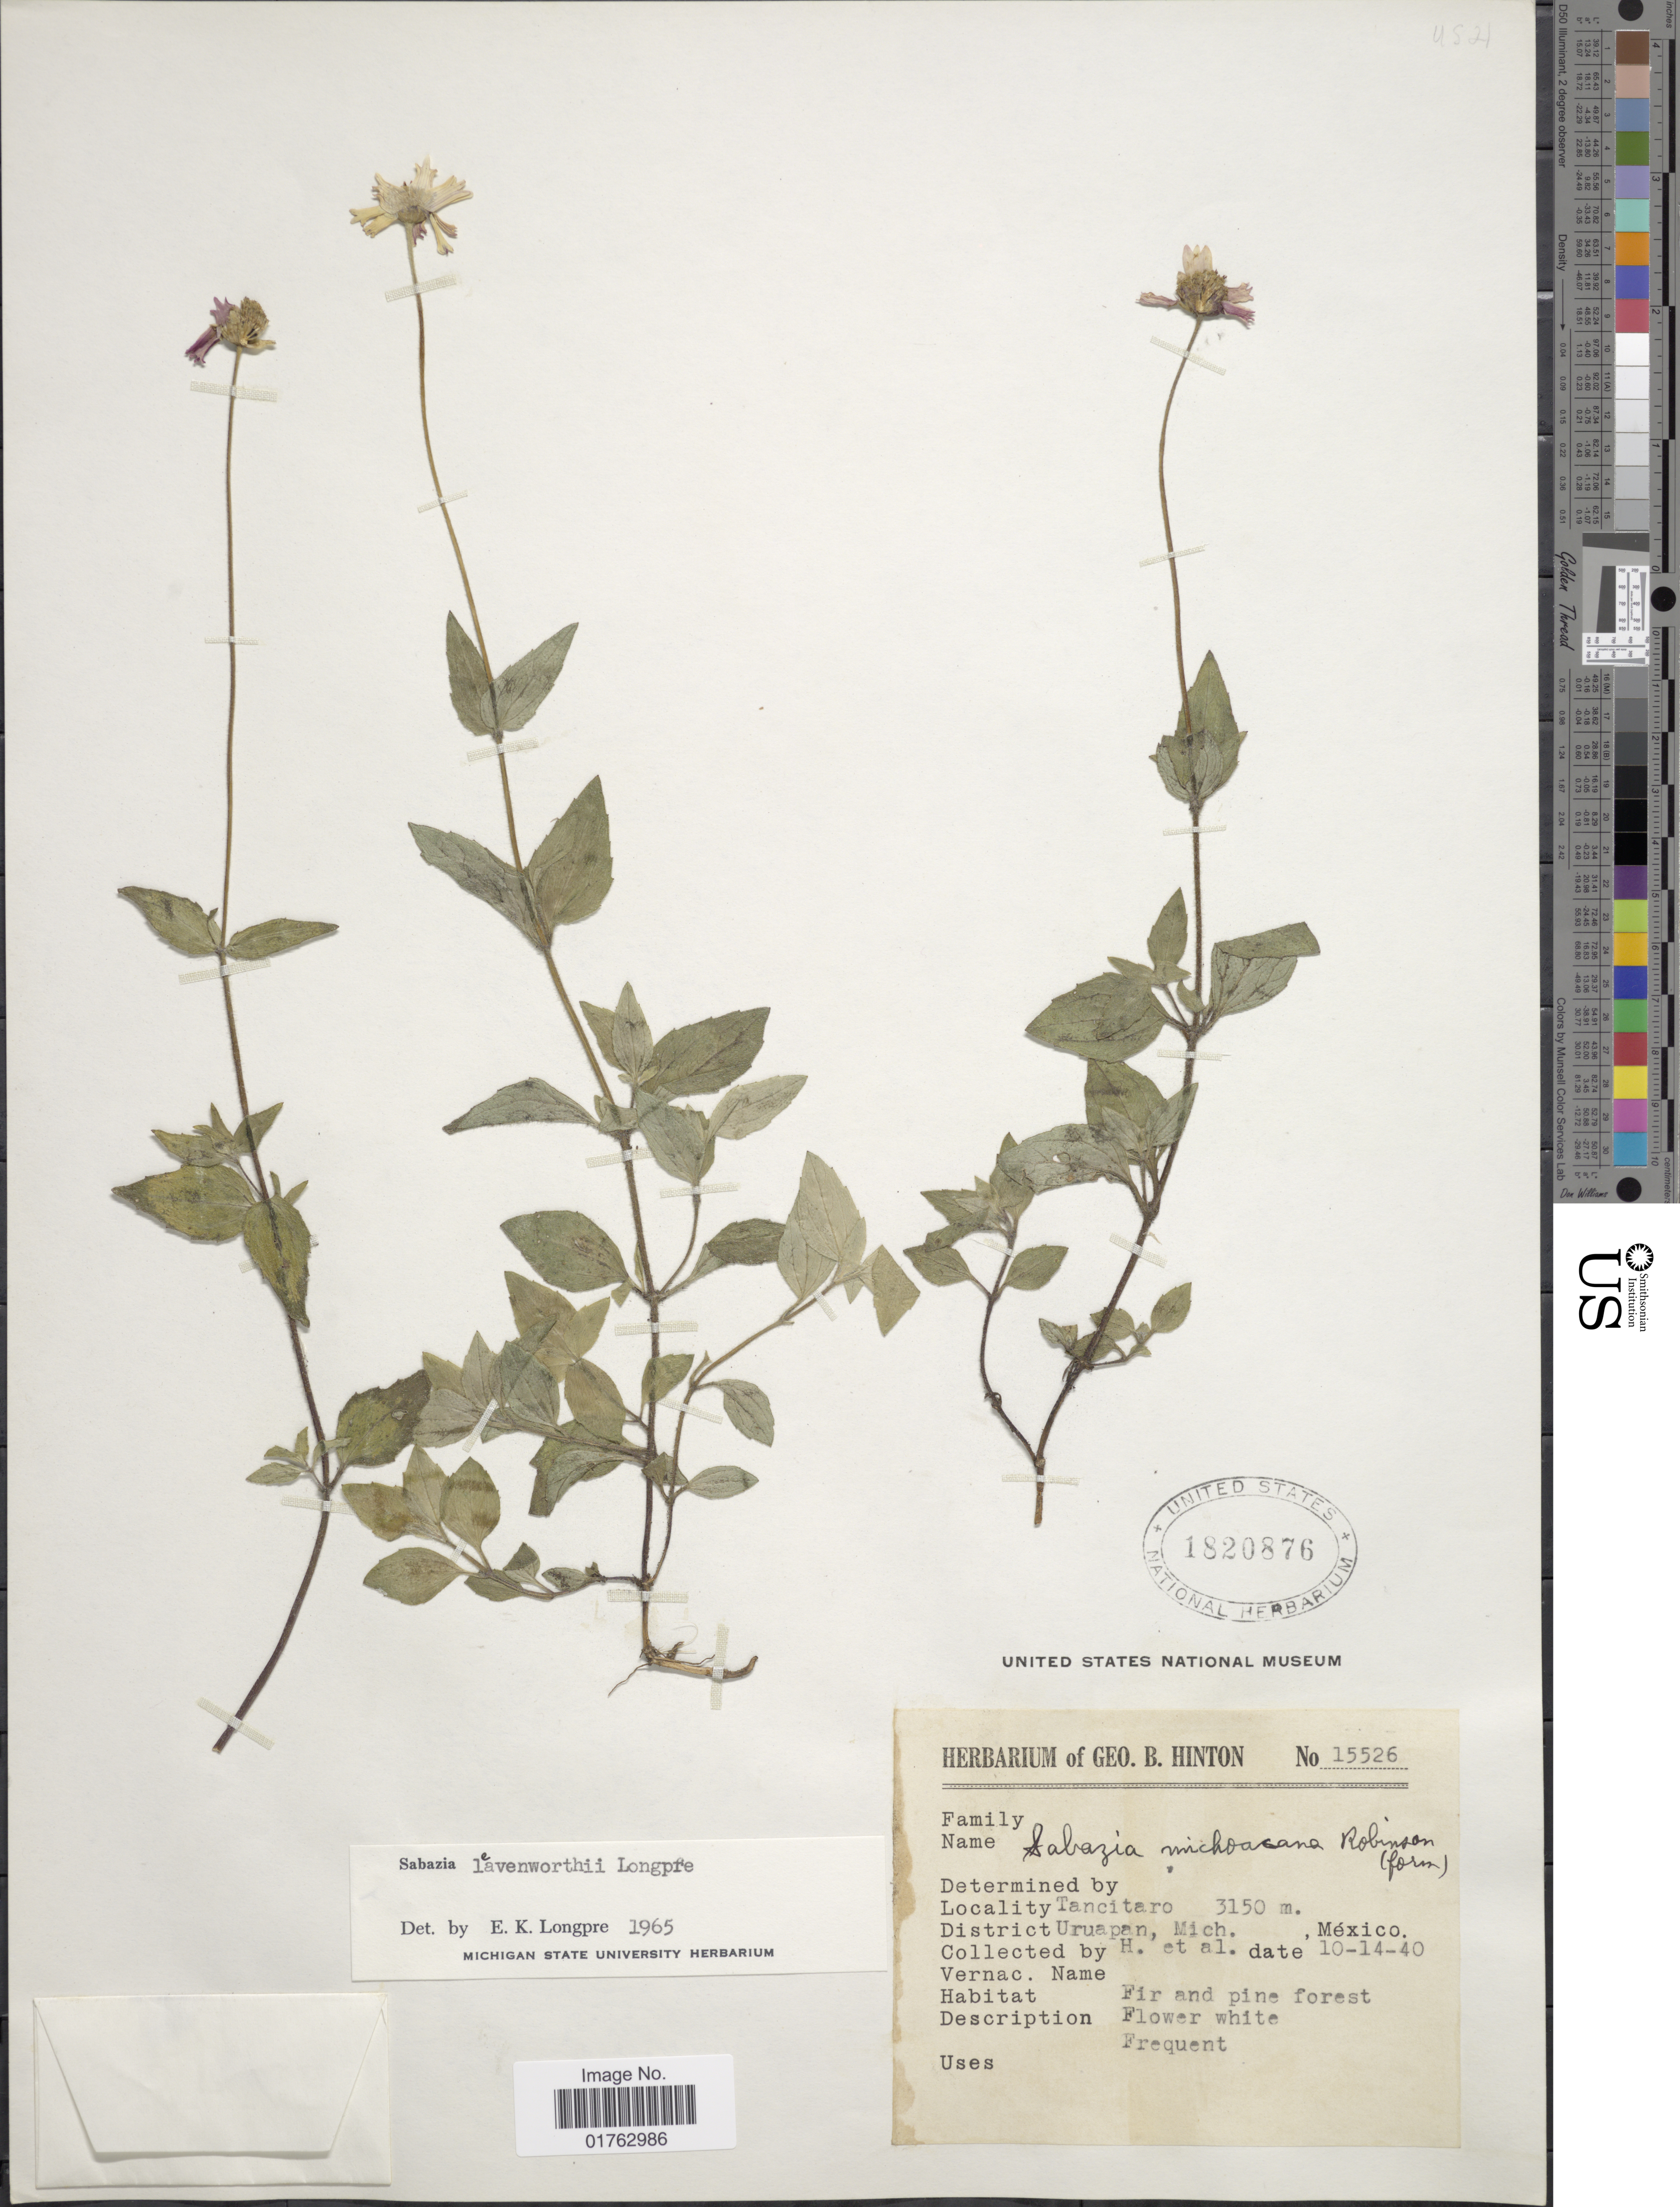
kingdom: Plantae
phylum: Tracheophyta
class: Magnoliopsida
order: Asterales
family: Asteraceae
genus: Sabazia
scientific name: Sabazia leavenworthii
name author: Longpre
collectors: G. B. Hinton & et al.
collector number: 15526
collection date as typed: Transcribed d/m/y: 14/10/40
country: Mexico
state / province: Michoacán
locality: Tancitaro, Uruapan, Mich.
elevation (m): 3150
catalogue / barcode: US 1820876